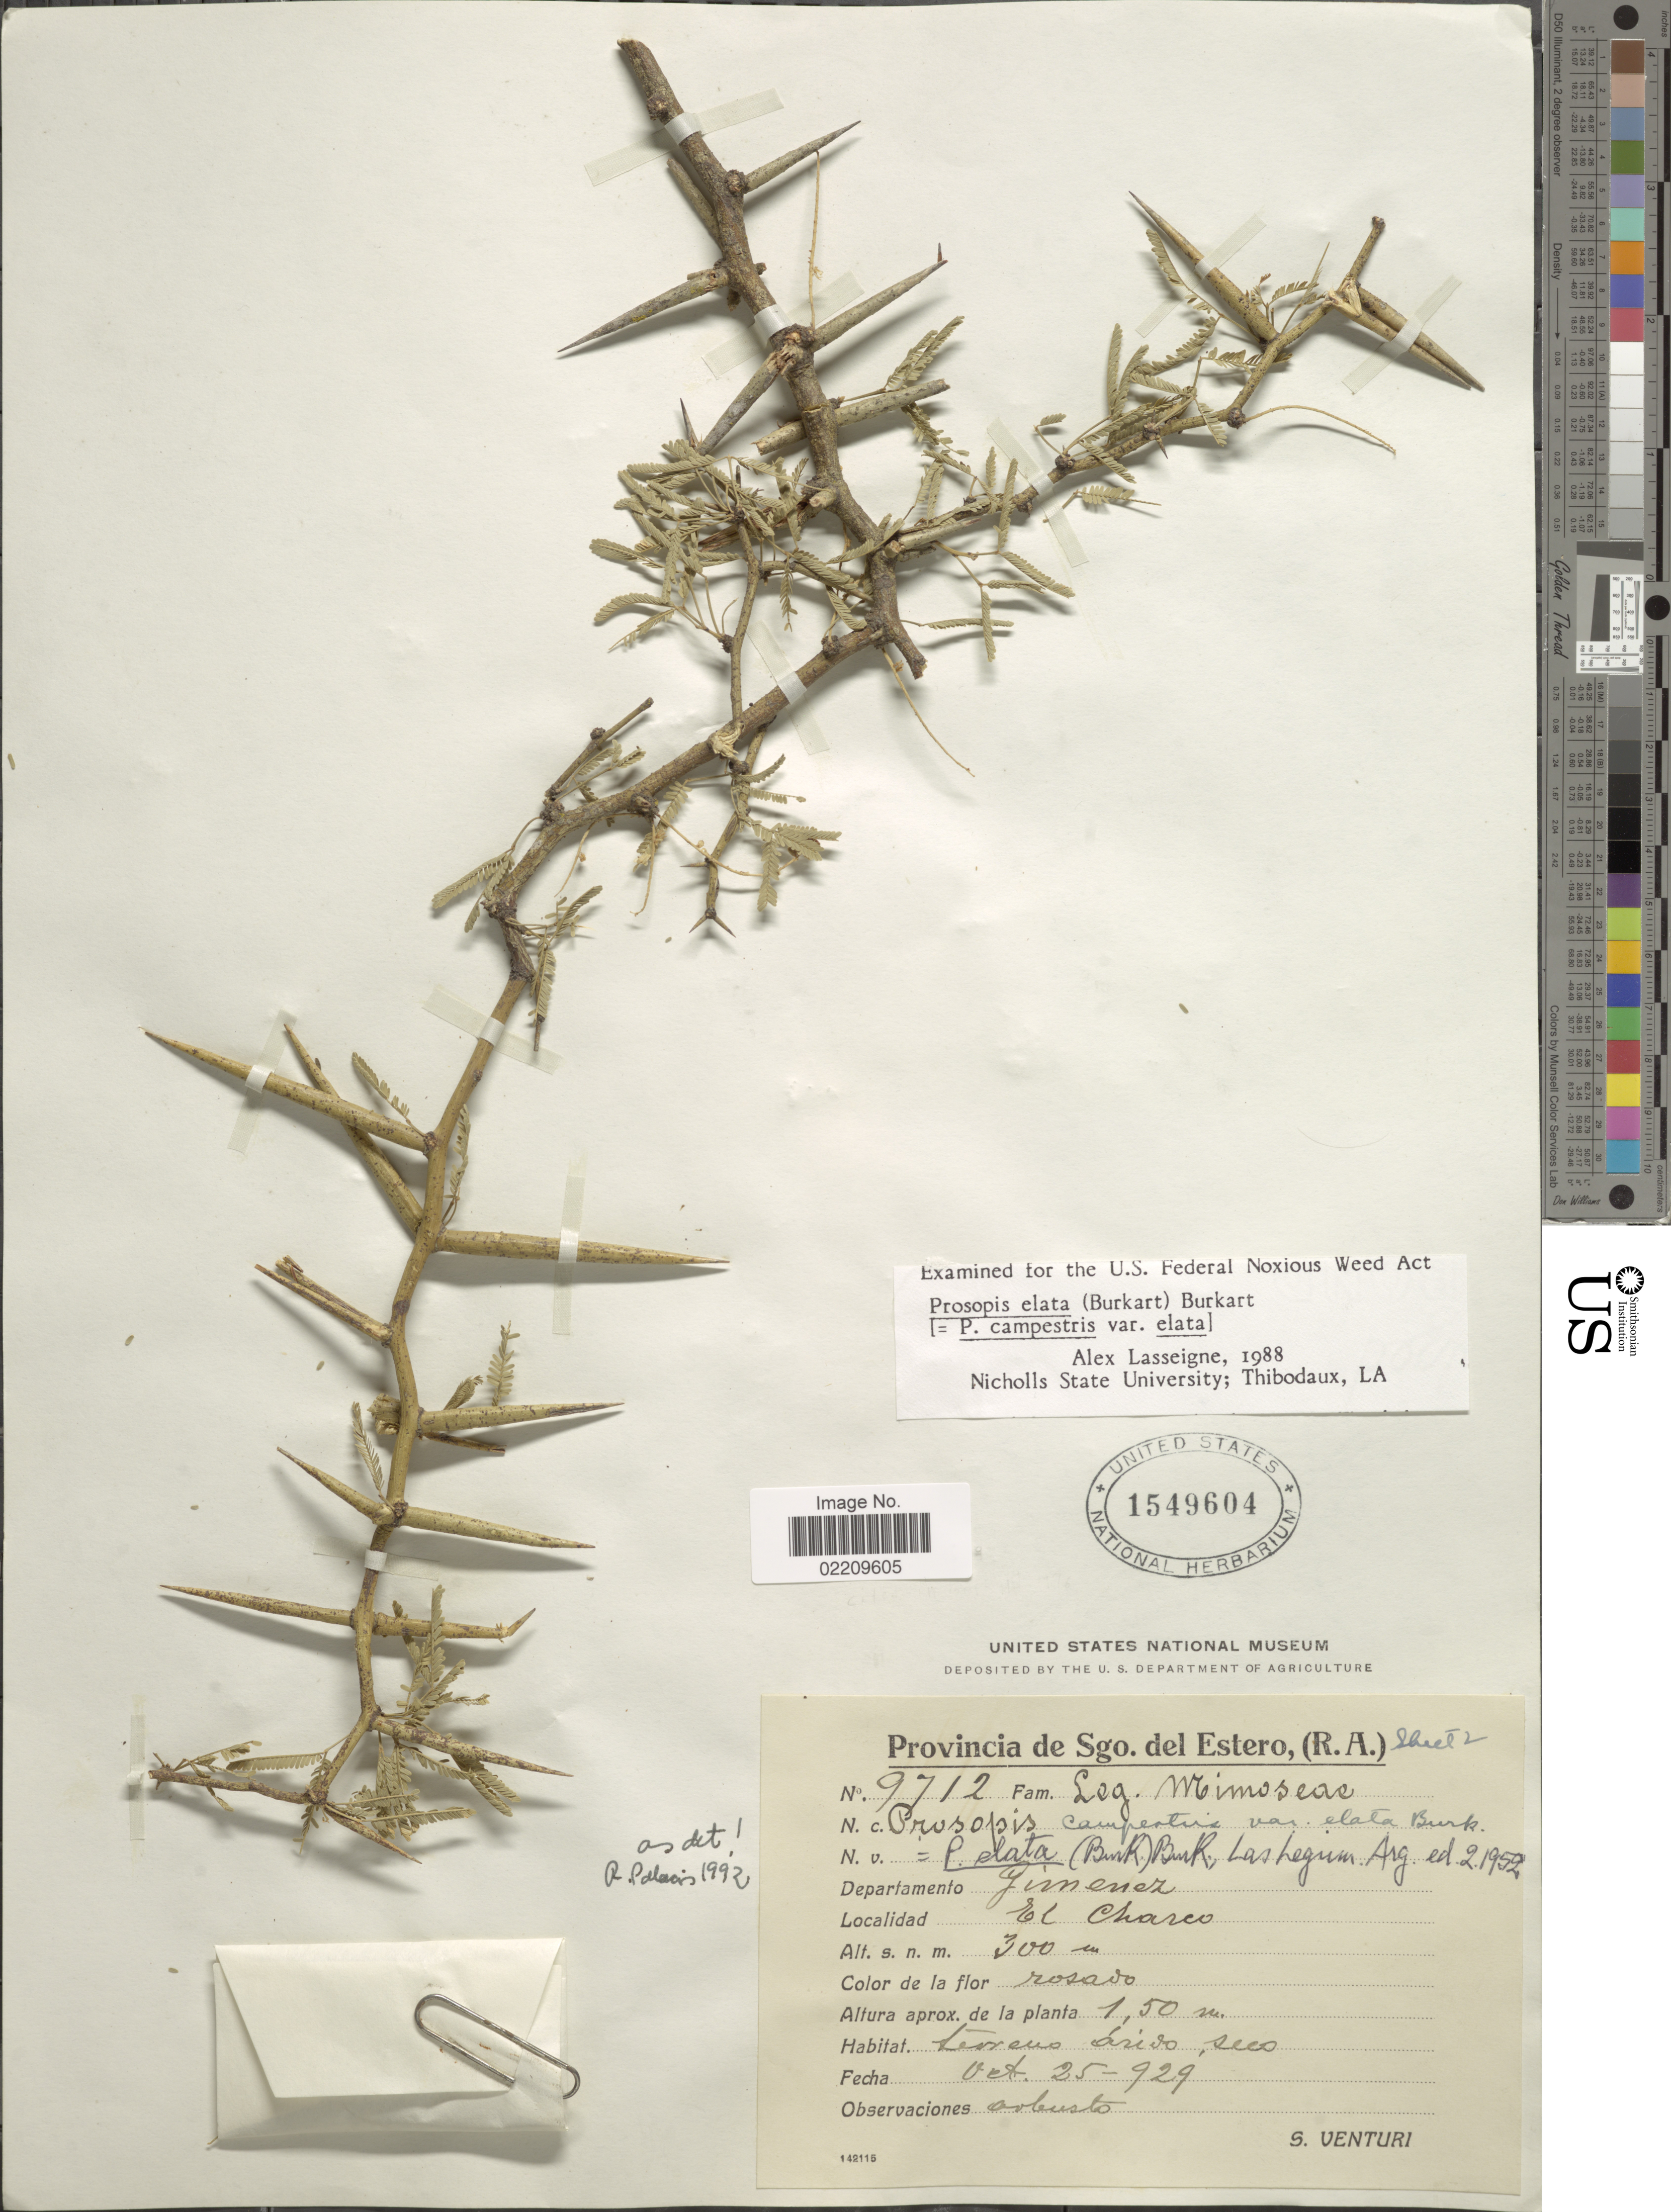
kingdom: Plantae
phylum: Tracheophyta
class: Magnoliopsida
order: Fabales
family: Fabaceae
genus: Neltuma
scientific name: Neltuma elata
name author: (Burkart) C. E. Hughes & G.P. Lewis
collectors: S. Venturi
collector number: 9712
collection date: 1929-10-25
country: Argentina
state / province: Santiago del Estero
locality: Provincia de Sgo. del Estero, (R.A.). Departamento: Jimenez. El Charco.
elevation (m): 300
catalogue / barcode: US 1549604